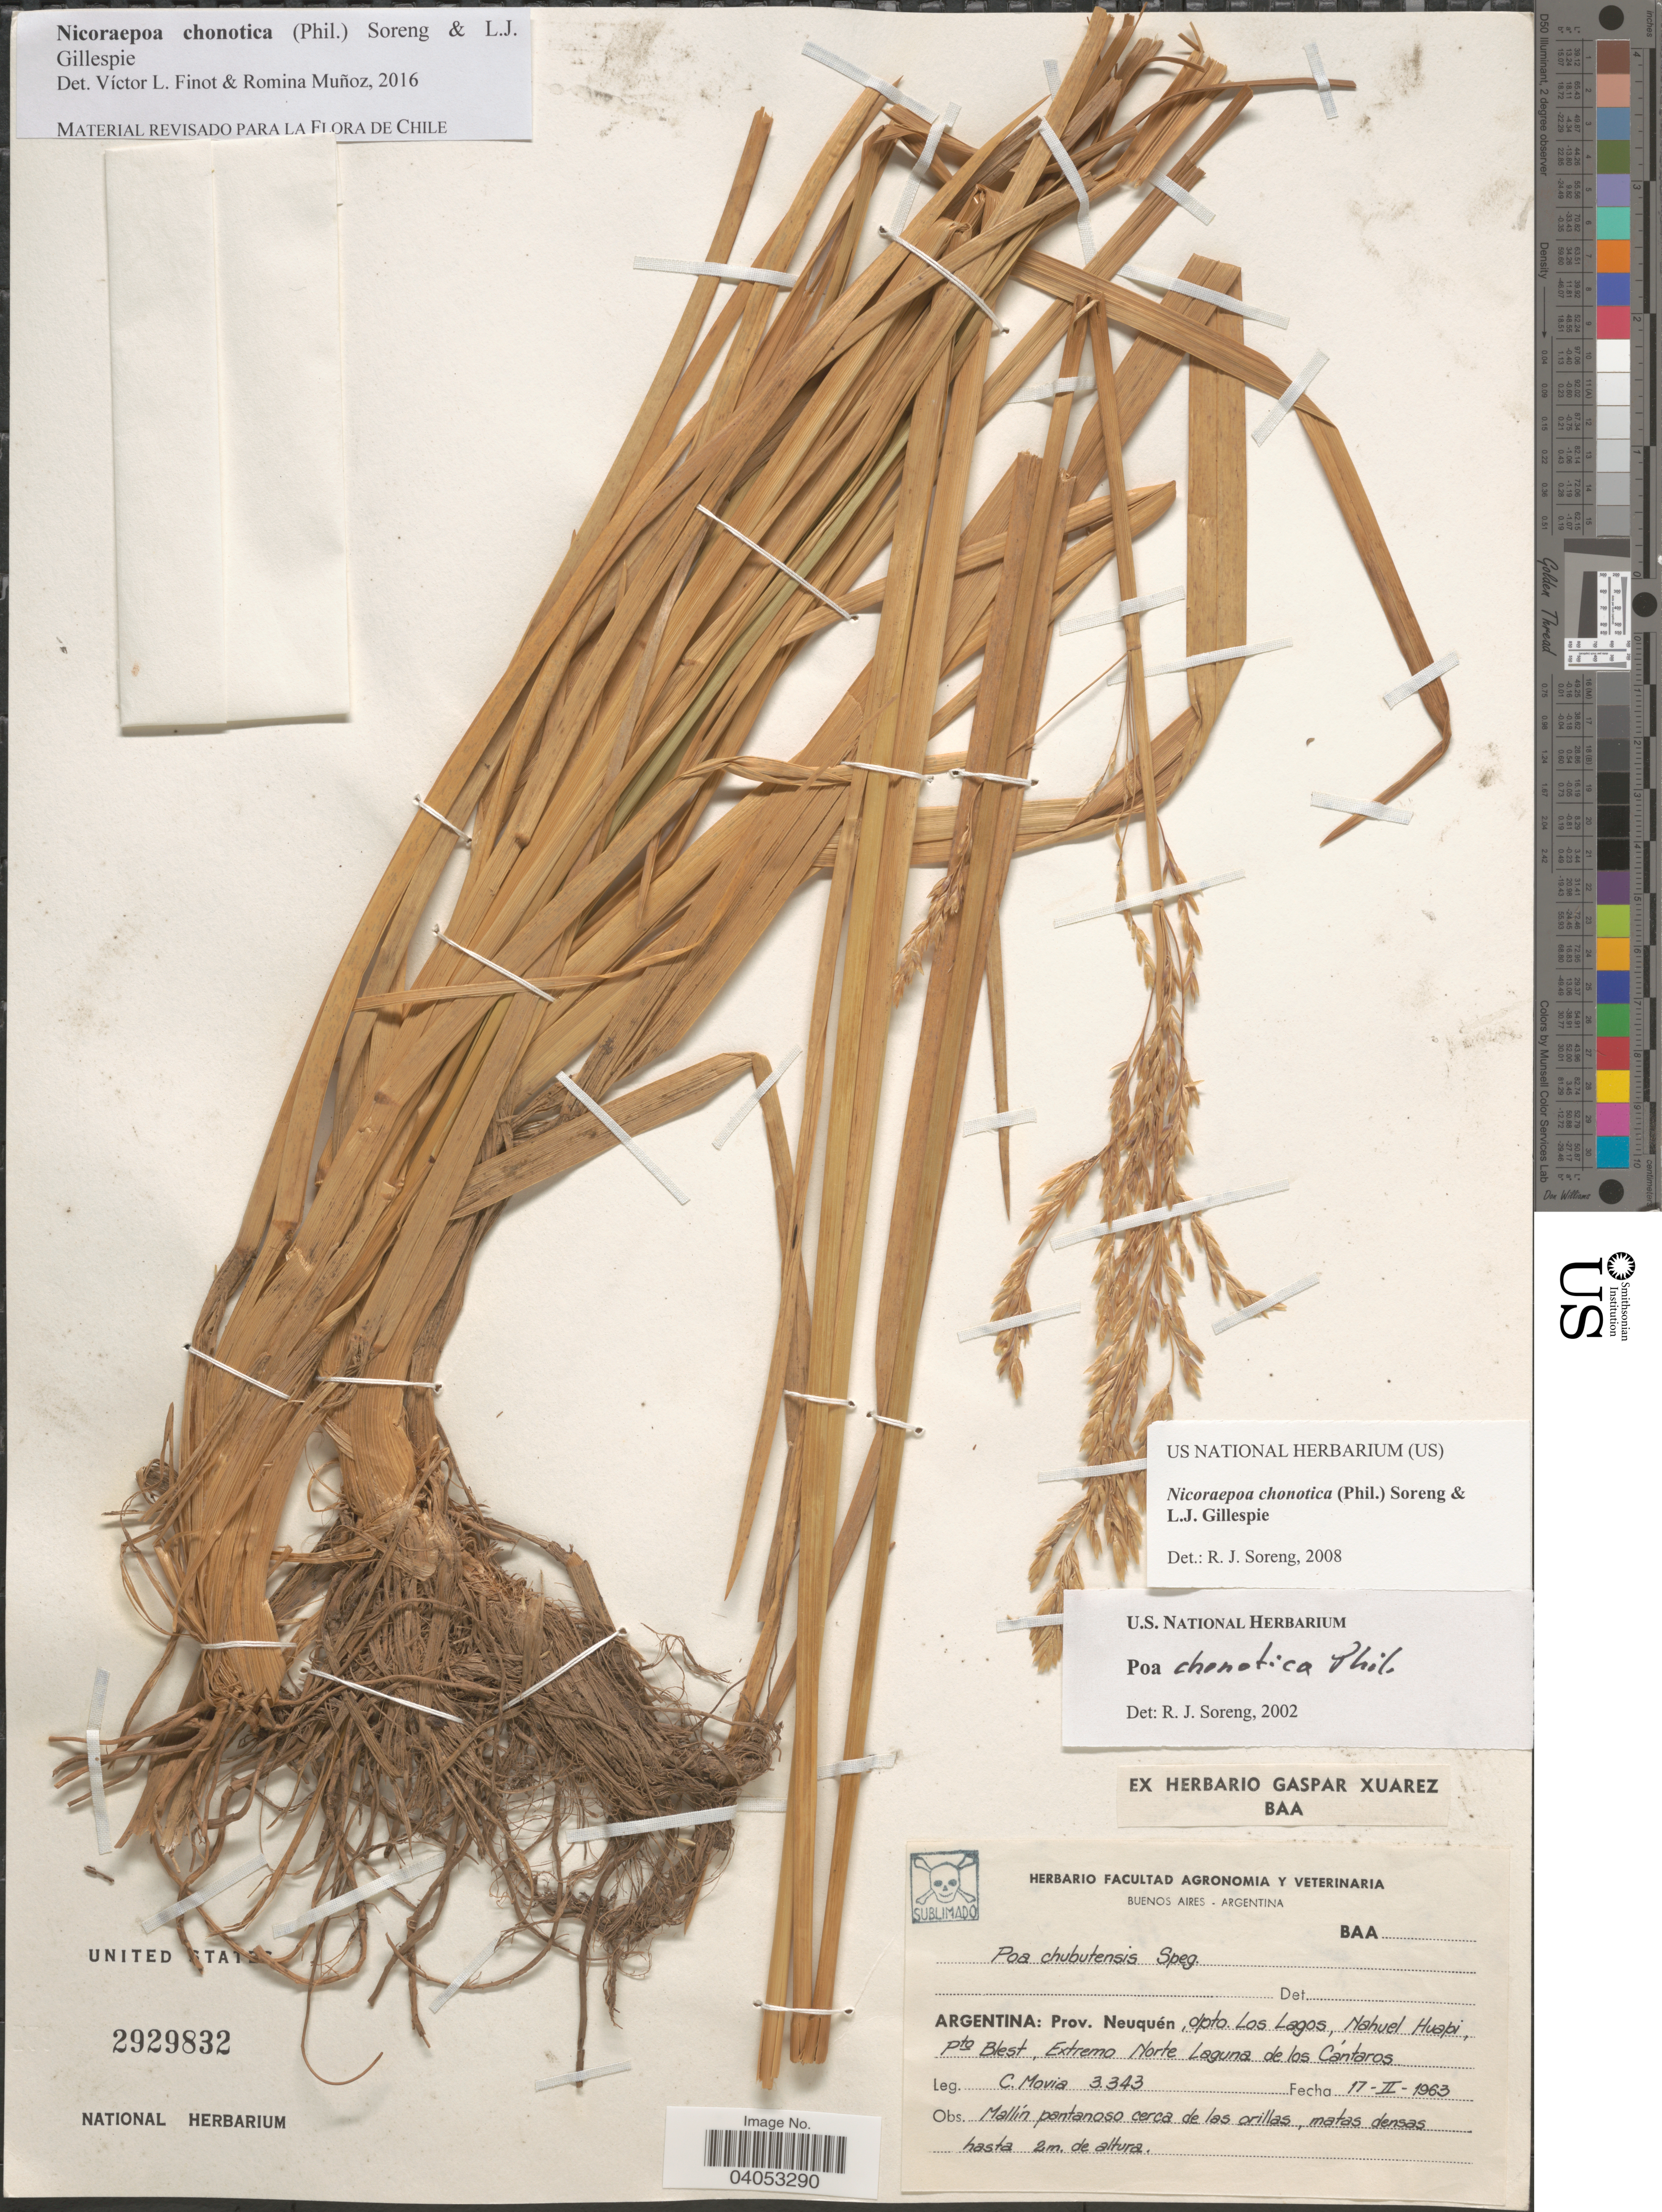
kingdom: Plantae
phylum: Tracheophyta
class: Liliopsida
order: Poales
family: Poaceae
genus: Nicoraepoa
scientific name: Nicoraepoa chonotica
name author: (Phil.) Soreng & L.J. Gillespie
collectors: C. Movia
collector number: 3343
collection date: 1963-02-17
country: Argentina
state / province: Neuquen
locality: Dpto. Los Lagos, Nahuel Huapi, Dto Blest, Extremo Norte Laguna de los Cántaros.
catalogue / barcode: US 2929832